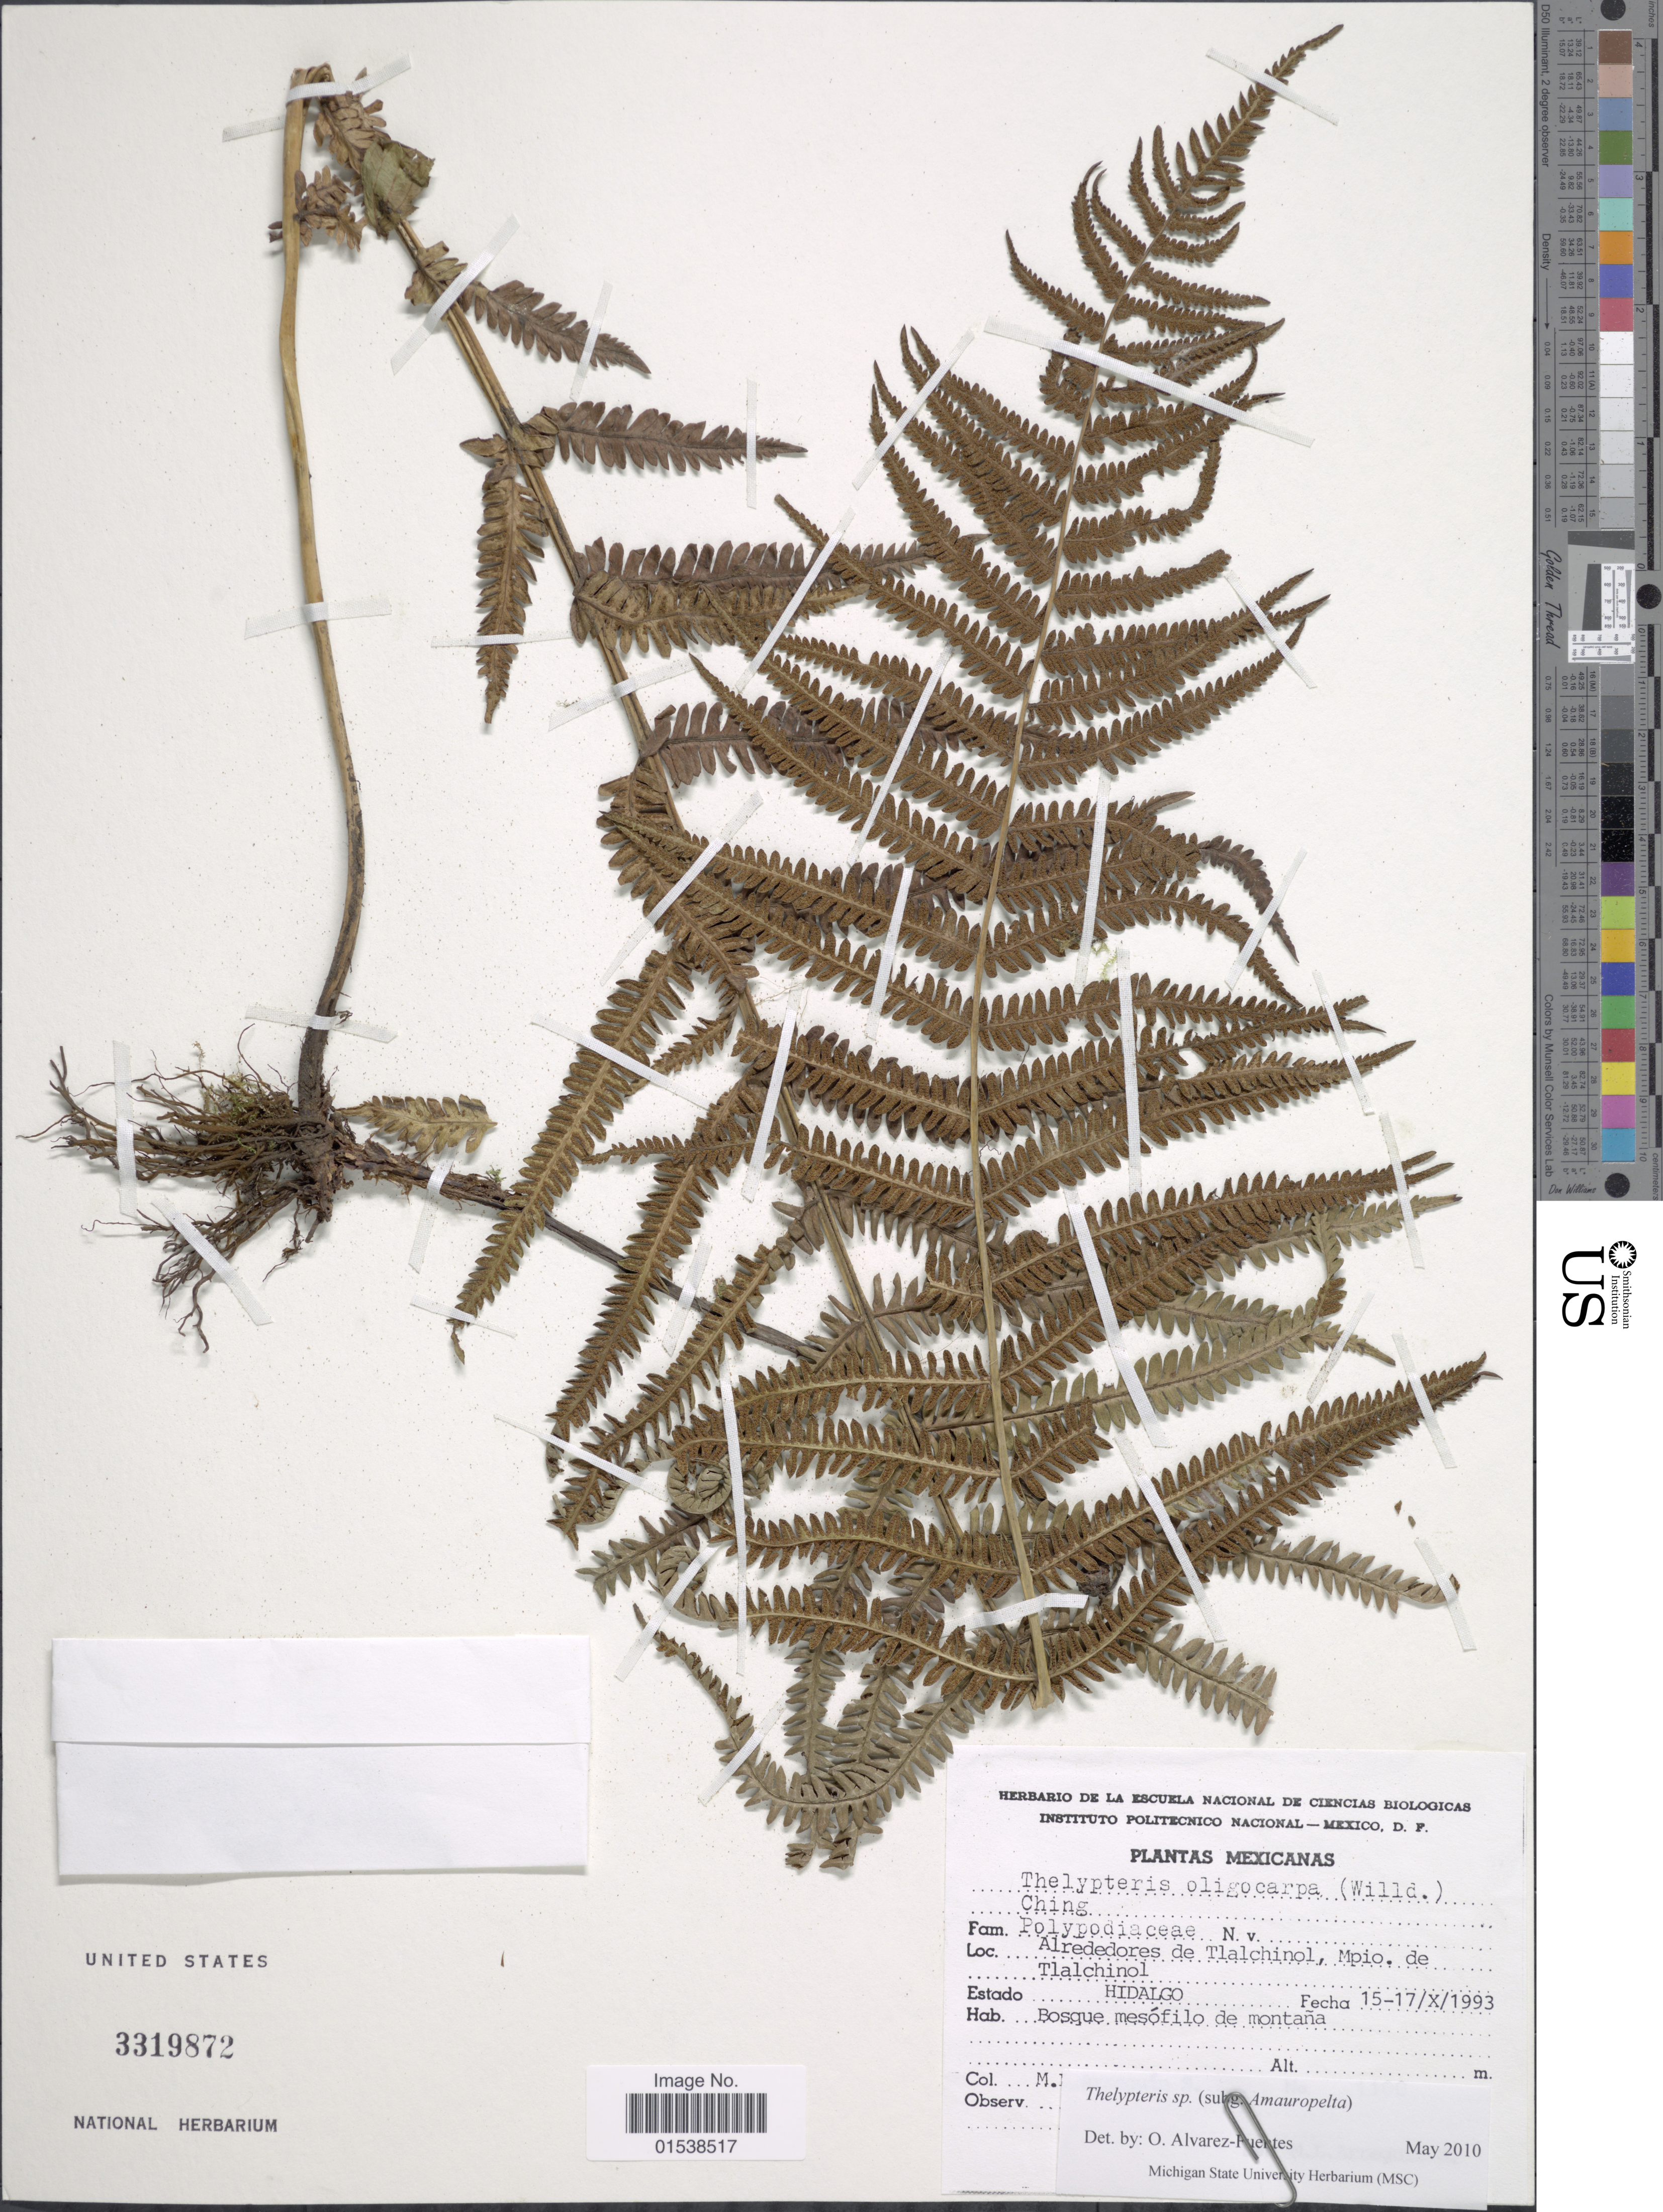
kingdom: Plantae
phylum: Tracheophyta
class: Polypodiopsida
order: Polypodiales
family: Thelypteridaceae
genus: Amauropelta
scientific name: Amauropelta oligocarpa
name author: (Humb. & Bonpl. ex Willd.) Pic. Serm.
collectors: M.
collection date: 1993-10-15/1993-10-17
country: Mexico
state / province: Hidalgo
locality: Mexicanas, Alrededores de Tlalchinol, Mpio. de Tlalchinol, estado Hidalgo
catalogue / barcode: US 3319872